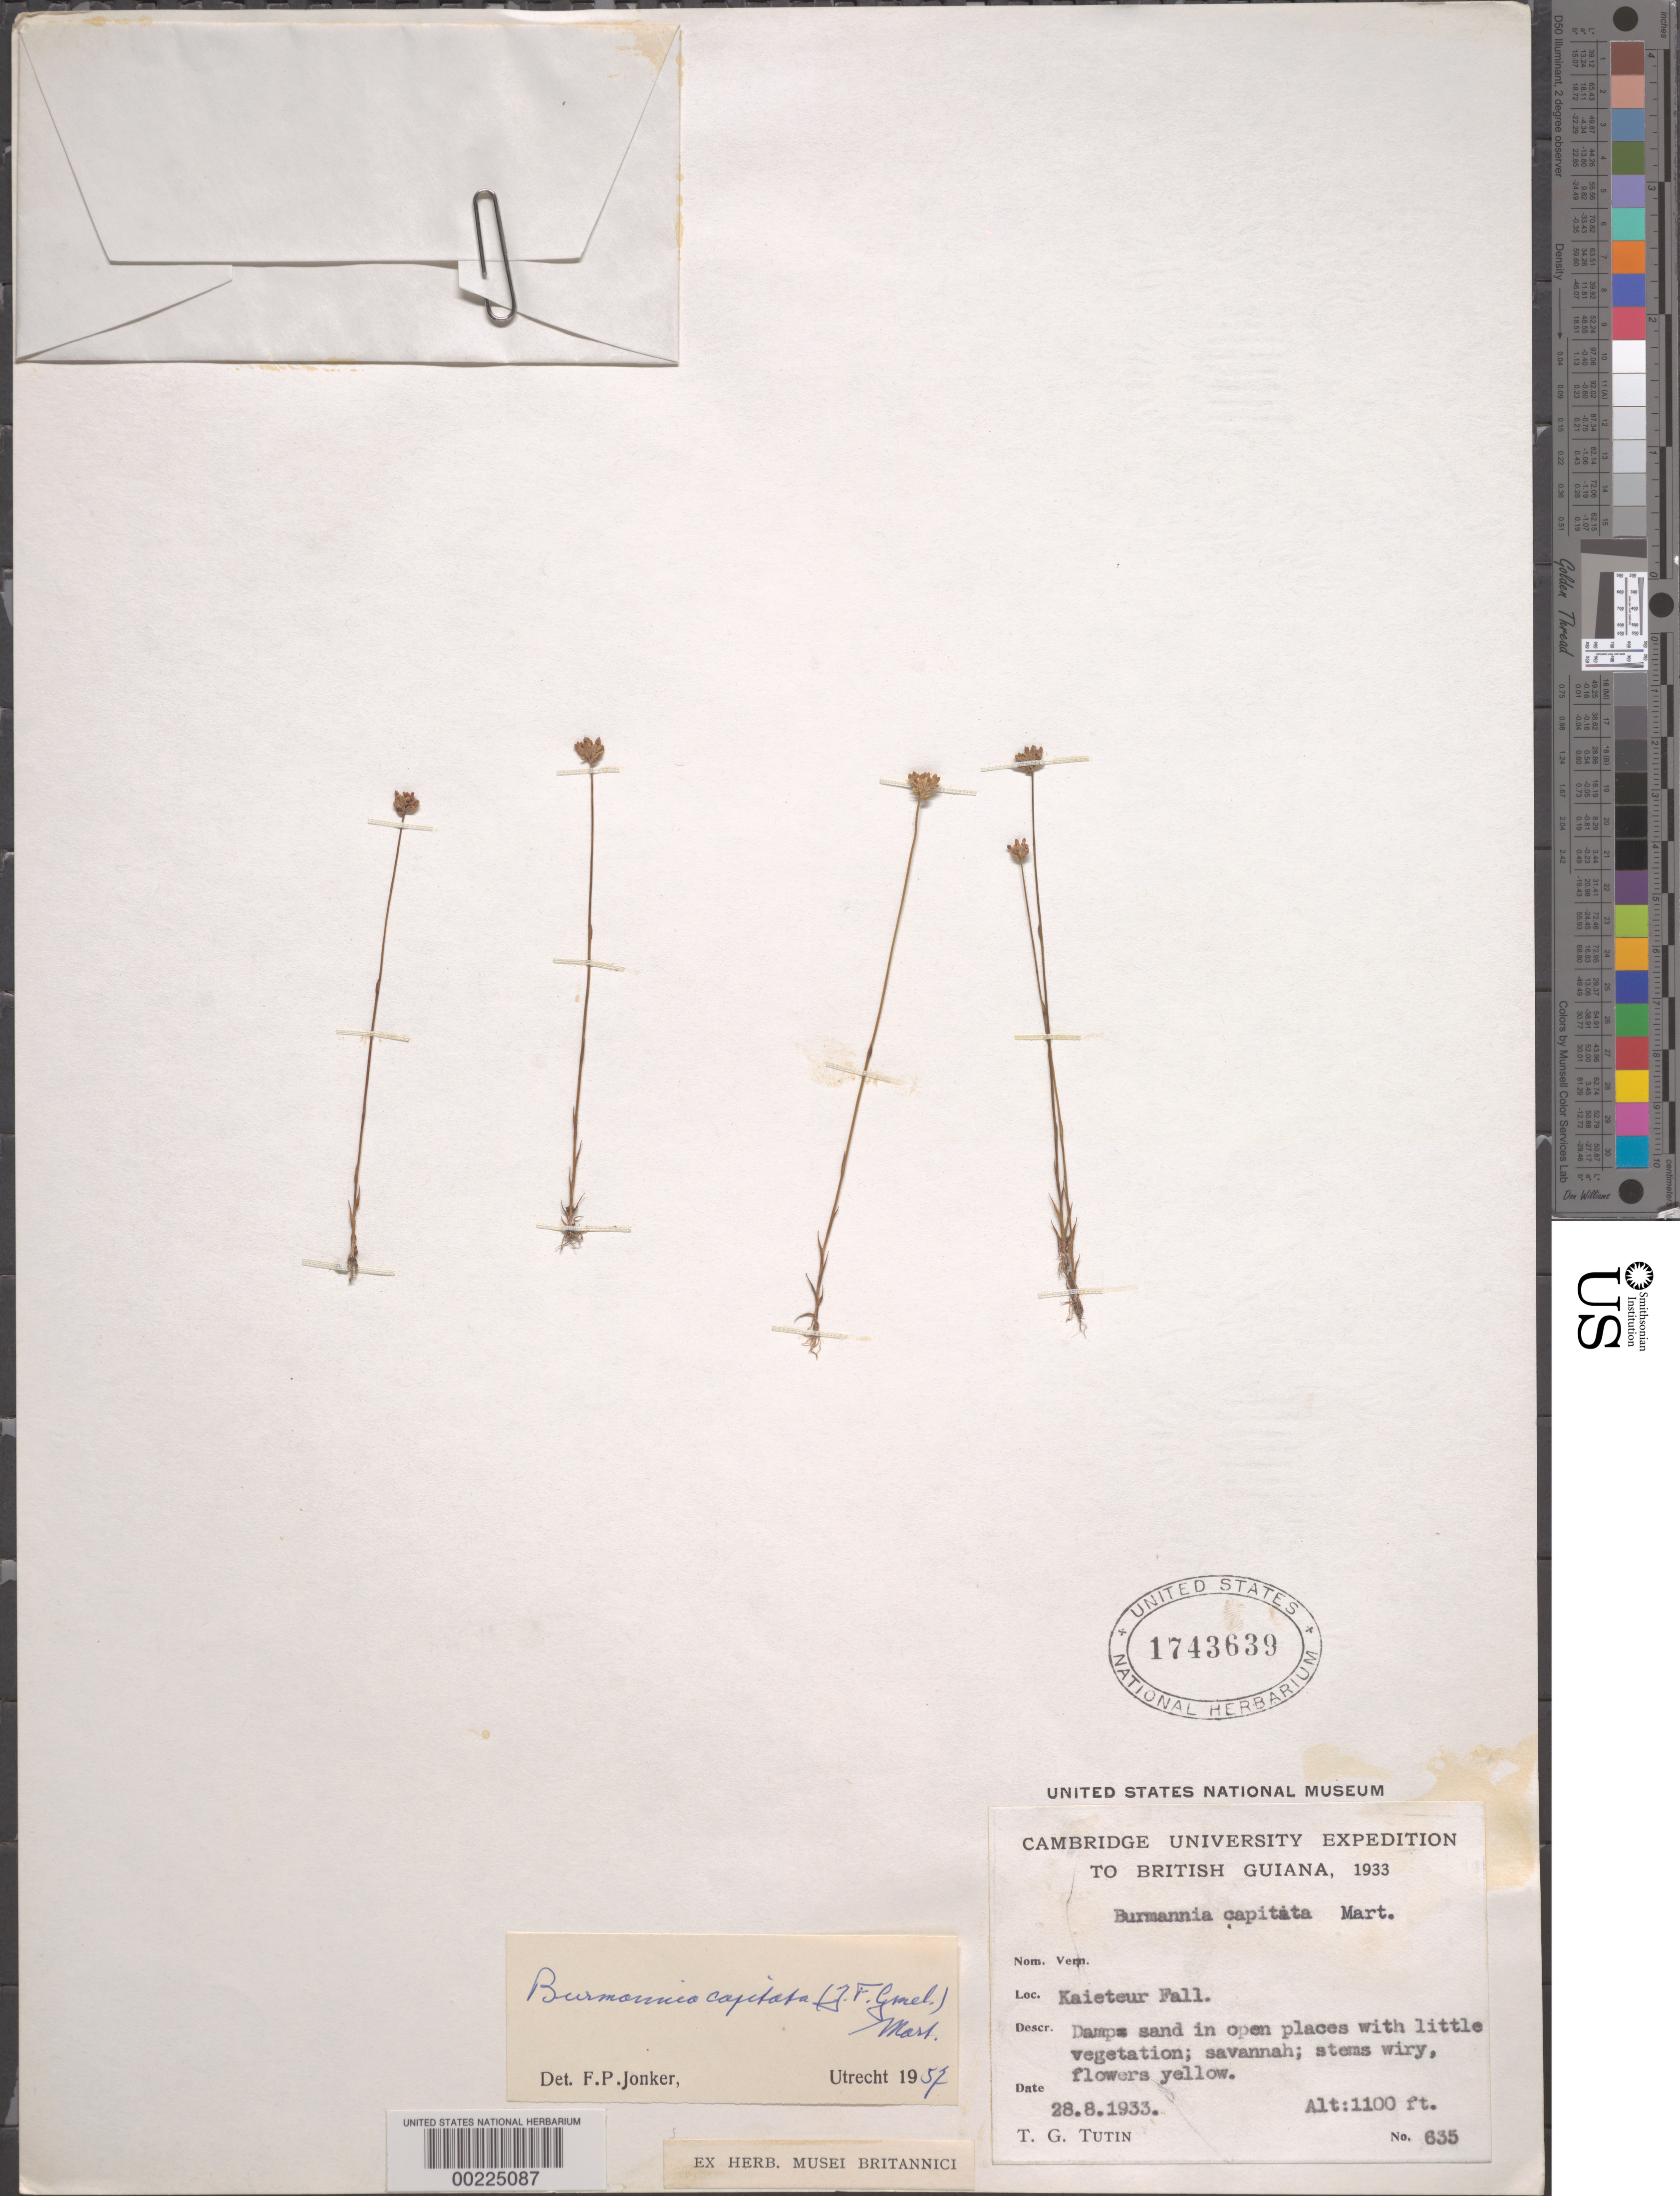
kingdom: Plantae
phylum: Tracheophyta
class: Liliopsida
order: Dioscoreales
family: Burmanniaceae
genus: Burmannia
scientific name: Burmannia capitata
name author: (Walter ex J.F. Gmel.) Mart.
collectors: T. G. Tutin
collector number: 635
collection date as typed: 28 Aug 1933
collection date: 1933-08-28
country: Guyana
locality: Kaieteur fall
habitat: Damp sand in open places with little vegetation; savanna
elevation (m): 335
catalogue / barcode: US 1743639